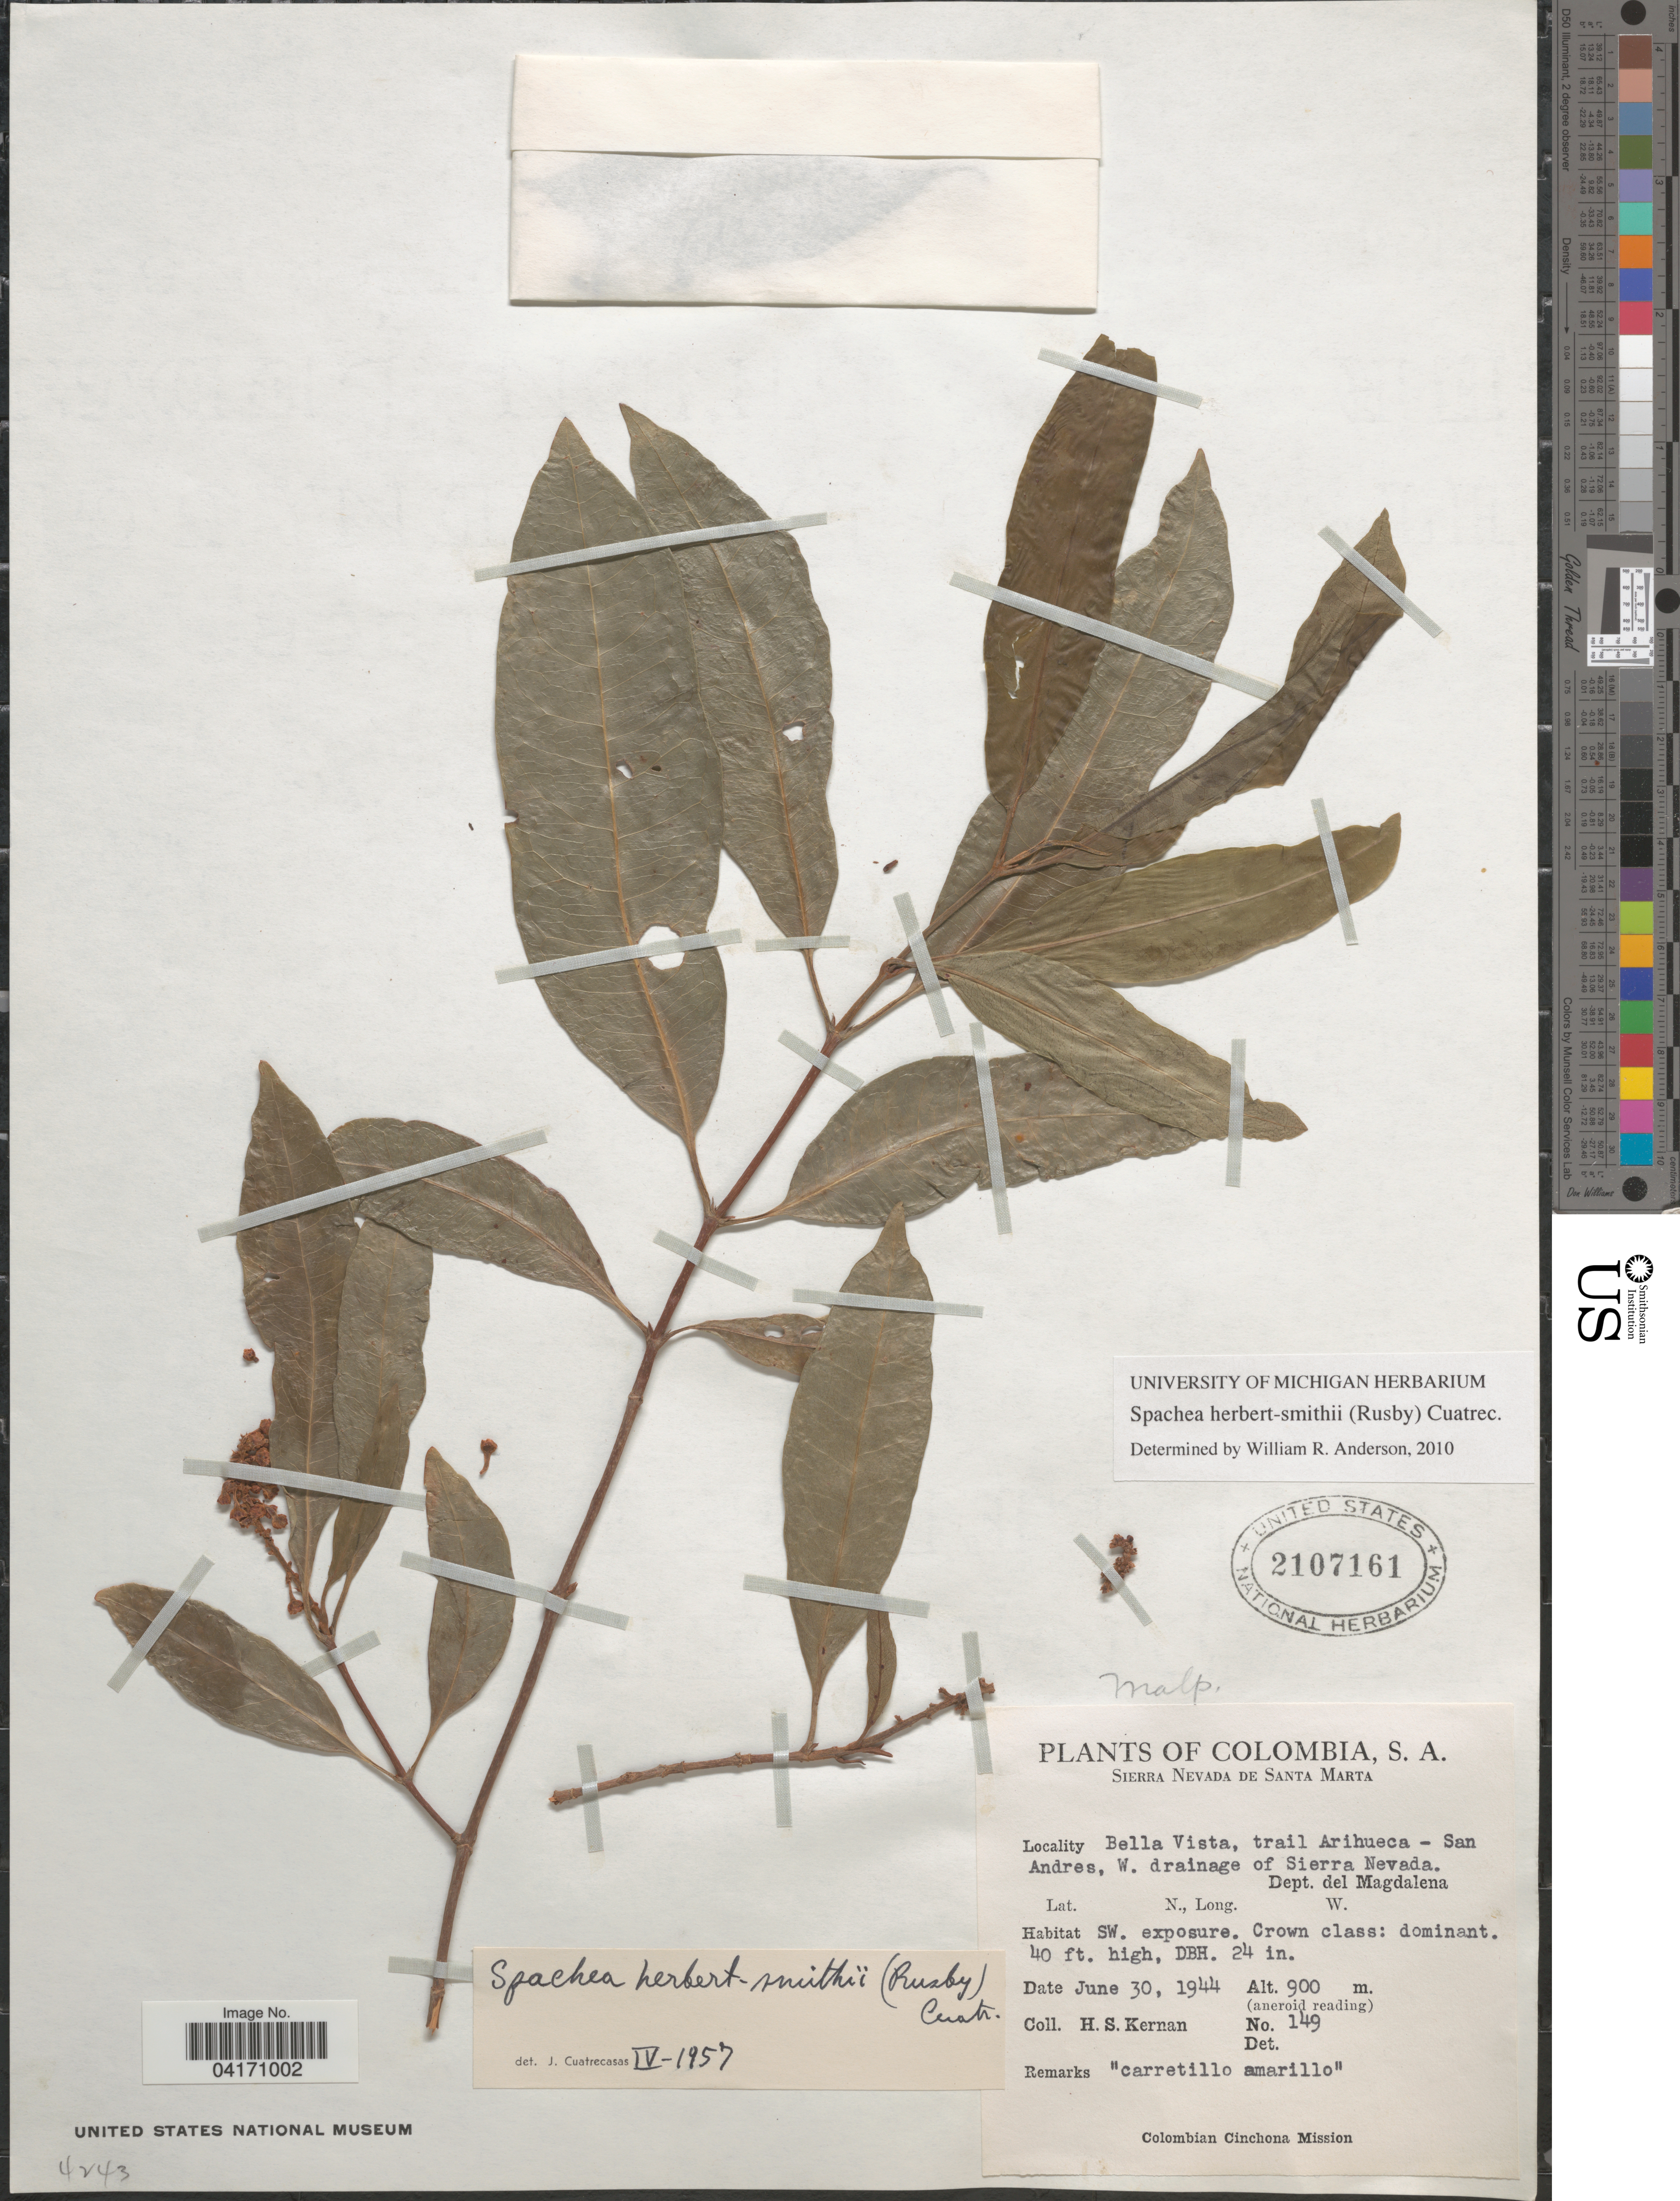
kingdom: Plantae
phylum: Tracheophyta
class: Magnoliopsida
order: Malpighiales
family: Malpighiaceae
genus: Spachea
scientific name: Spachea herbert-smithii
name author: (Rusby) Cuatrec.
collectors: H. Kernan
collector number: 149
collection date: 1944-06-30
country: Colombia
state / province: Magdalena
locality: Bella Vista, trail Arihueca - San Andres, W. drainage of Sierra Nevada. Dept. del Magdalena. SW. exposure.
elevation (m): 900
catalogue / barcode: US 2107161